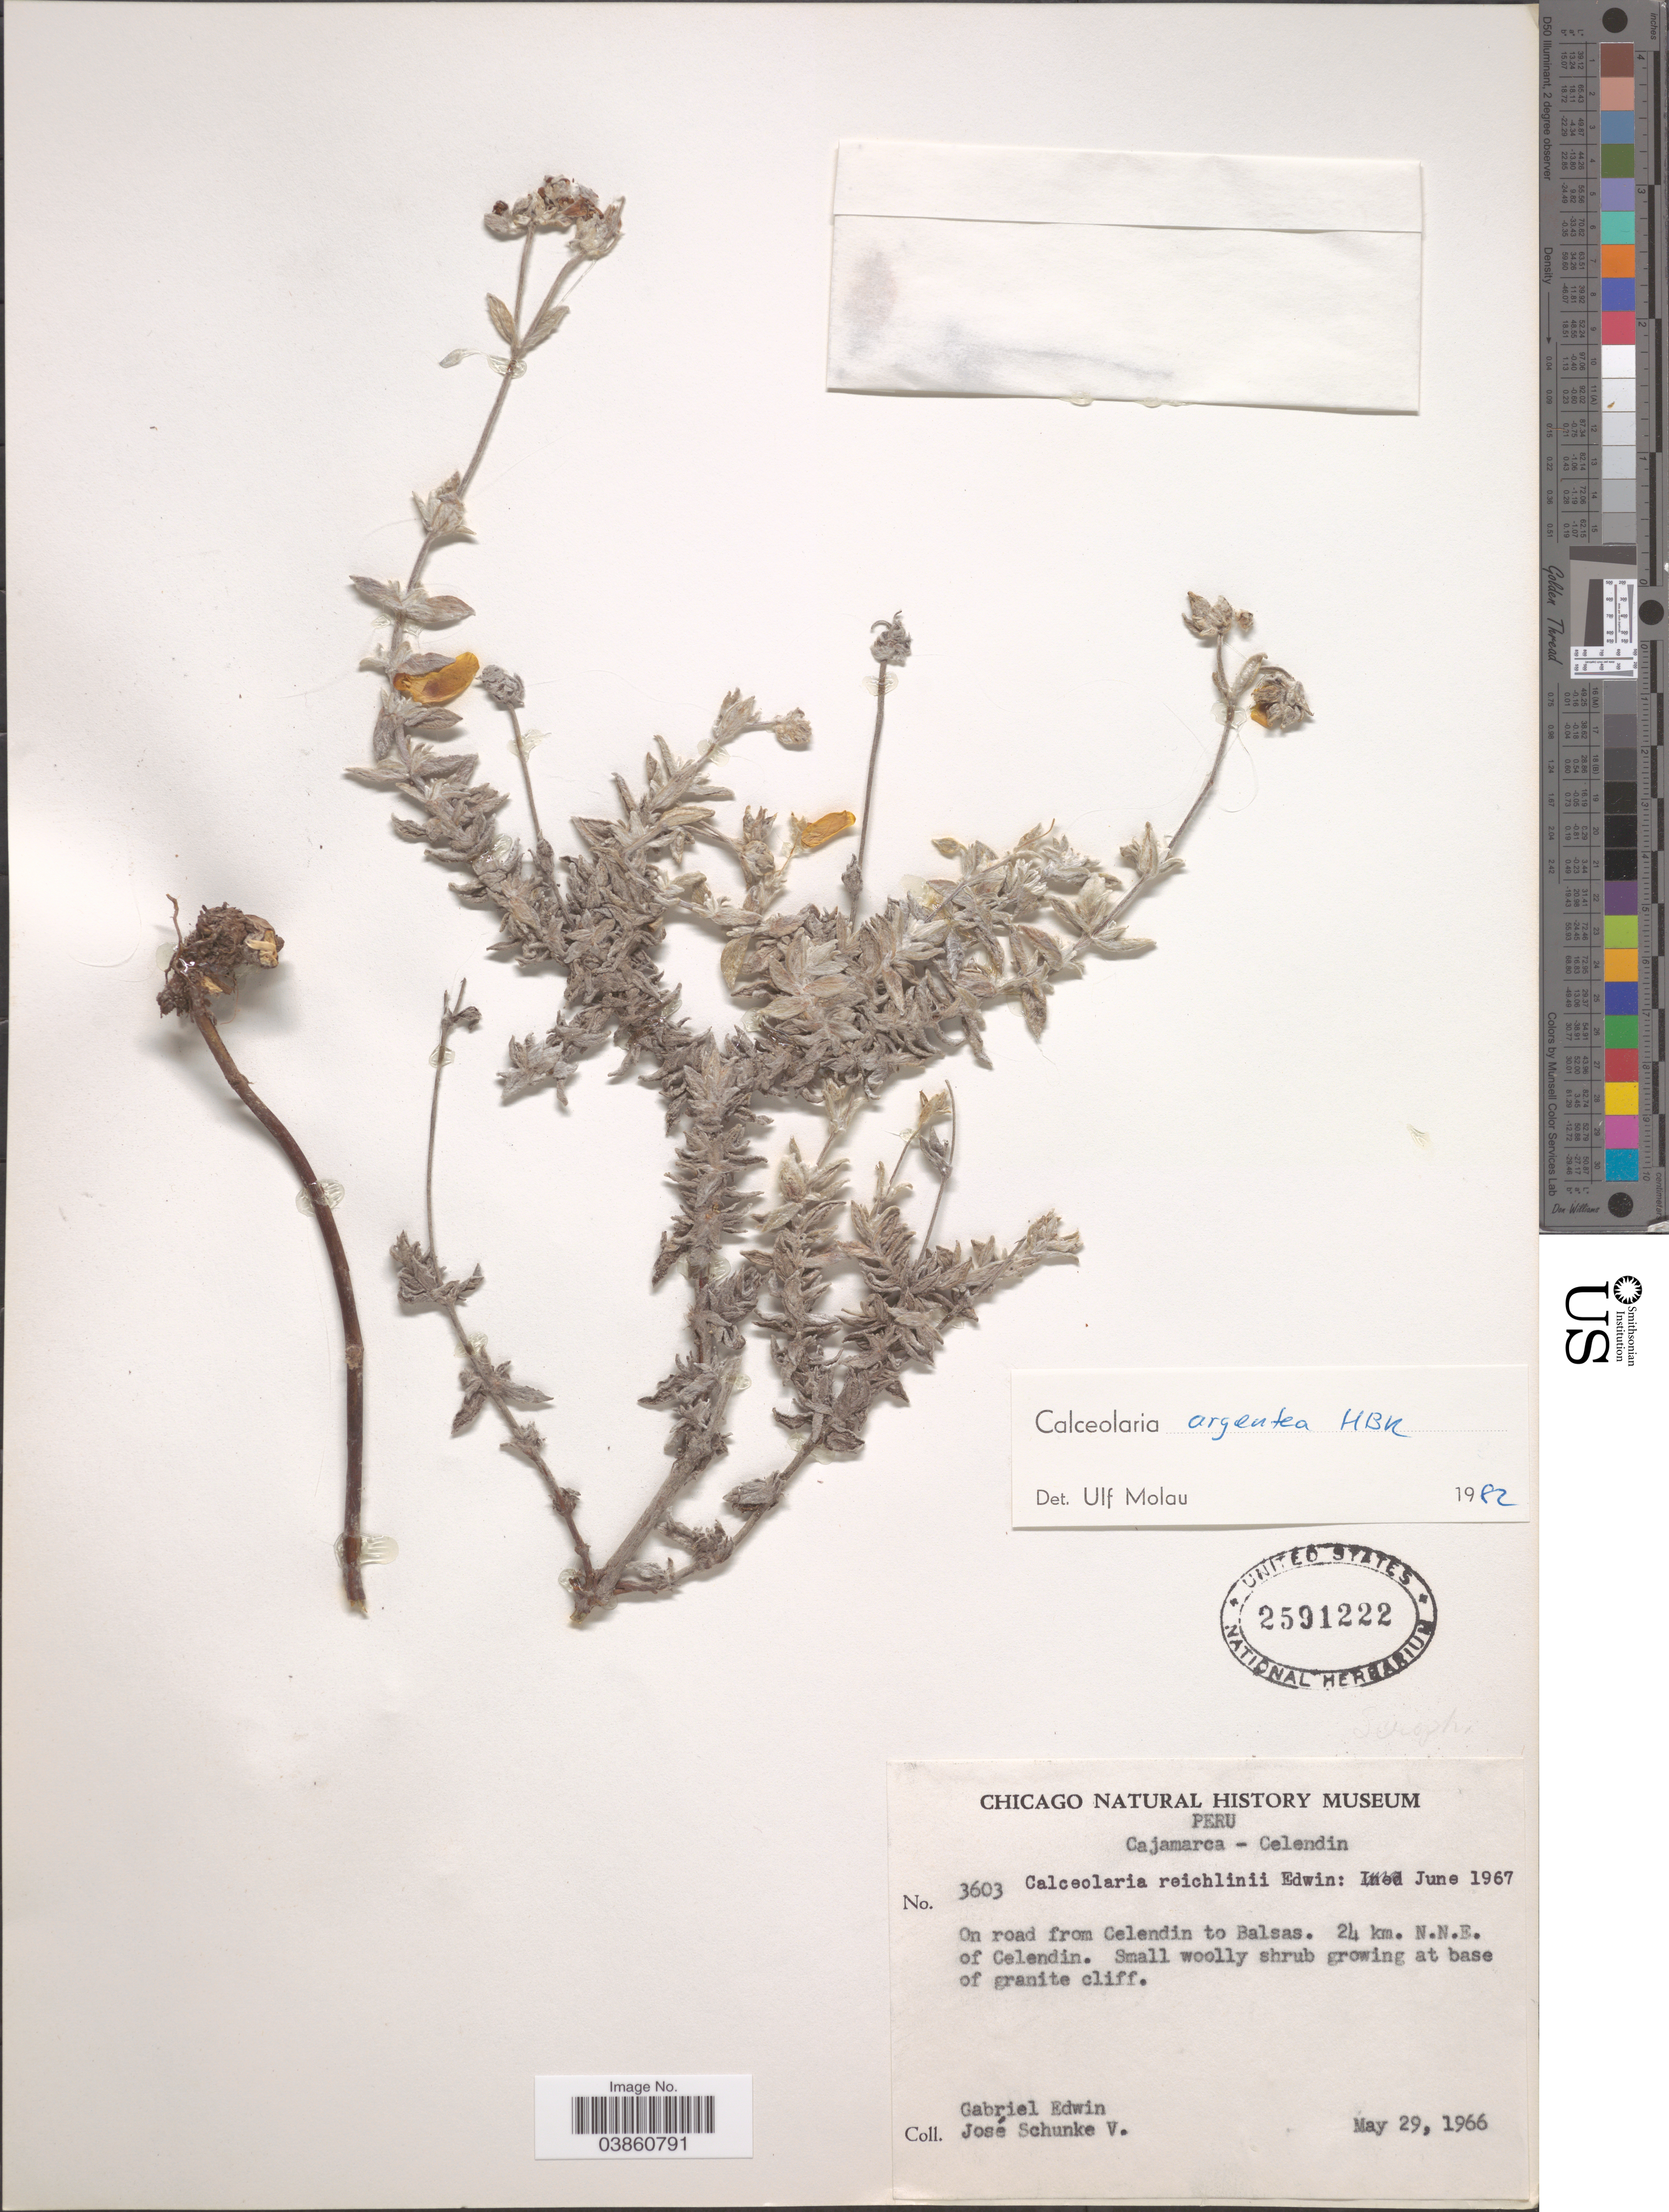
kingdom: Plantae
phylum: Tracheophyta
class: Magnoliopsida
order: Lamiales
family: Calceolariaceae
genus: Calceolaria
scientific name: Calceolaria argentea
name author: Kunth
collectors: G. Edwin & J. Schunke Vigo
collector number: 3603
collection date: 1966-05-29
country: Peru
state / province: Cajamarca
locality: Celendin. On road from Celendin to Balsas. 24 km. N.N.E. of Celendin.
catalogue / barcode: US 2591222